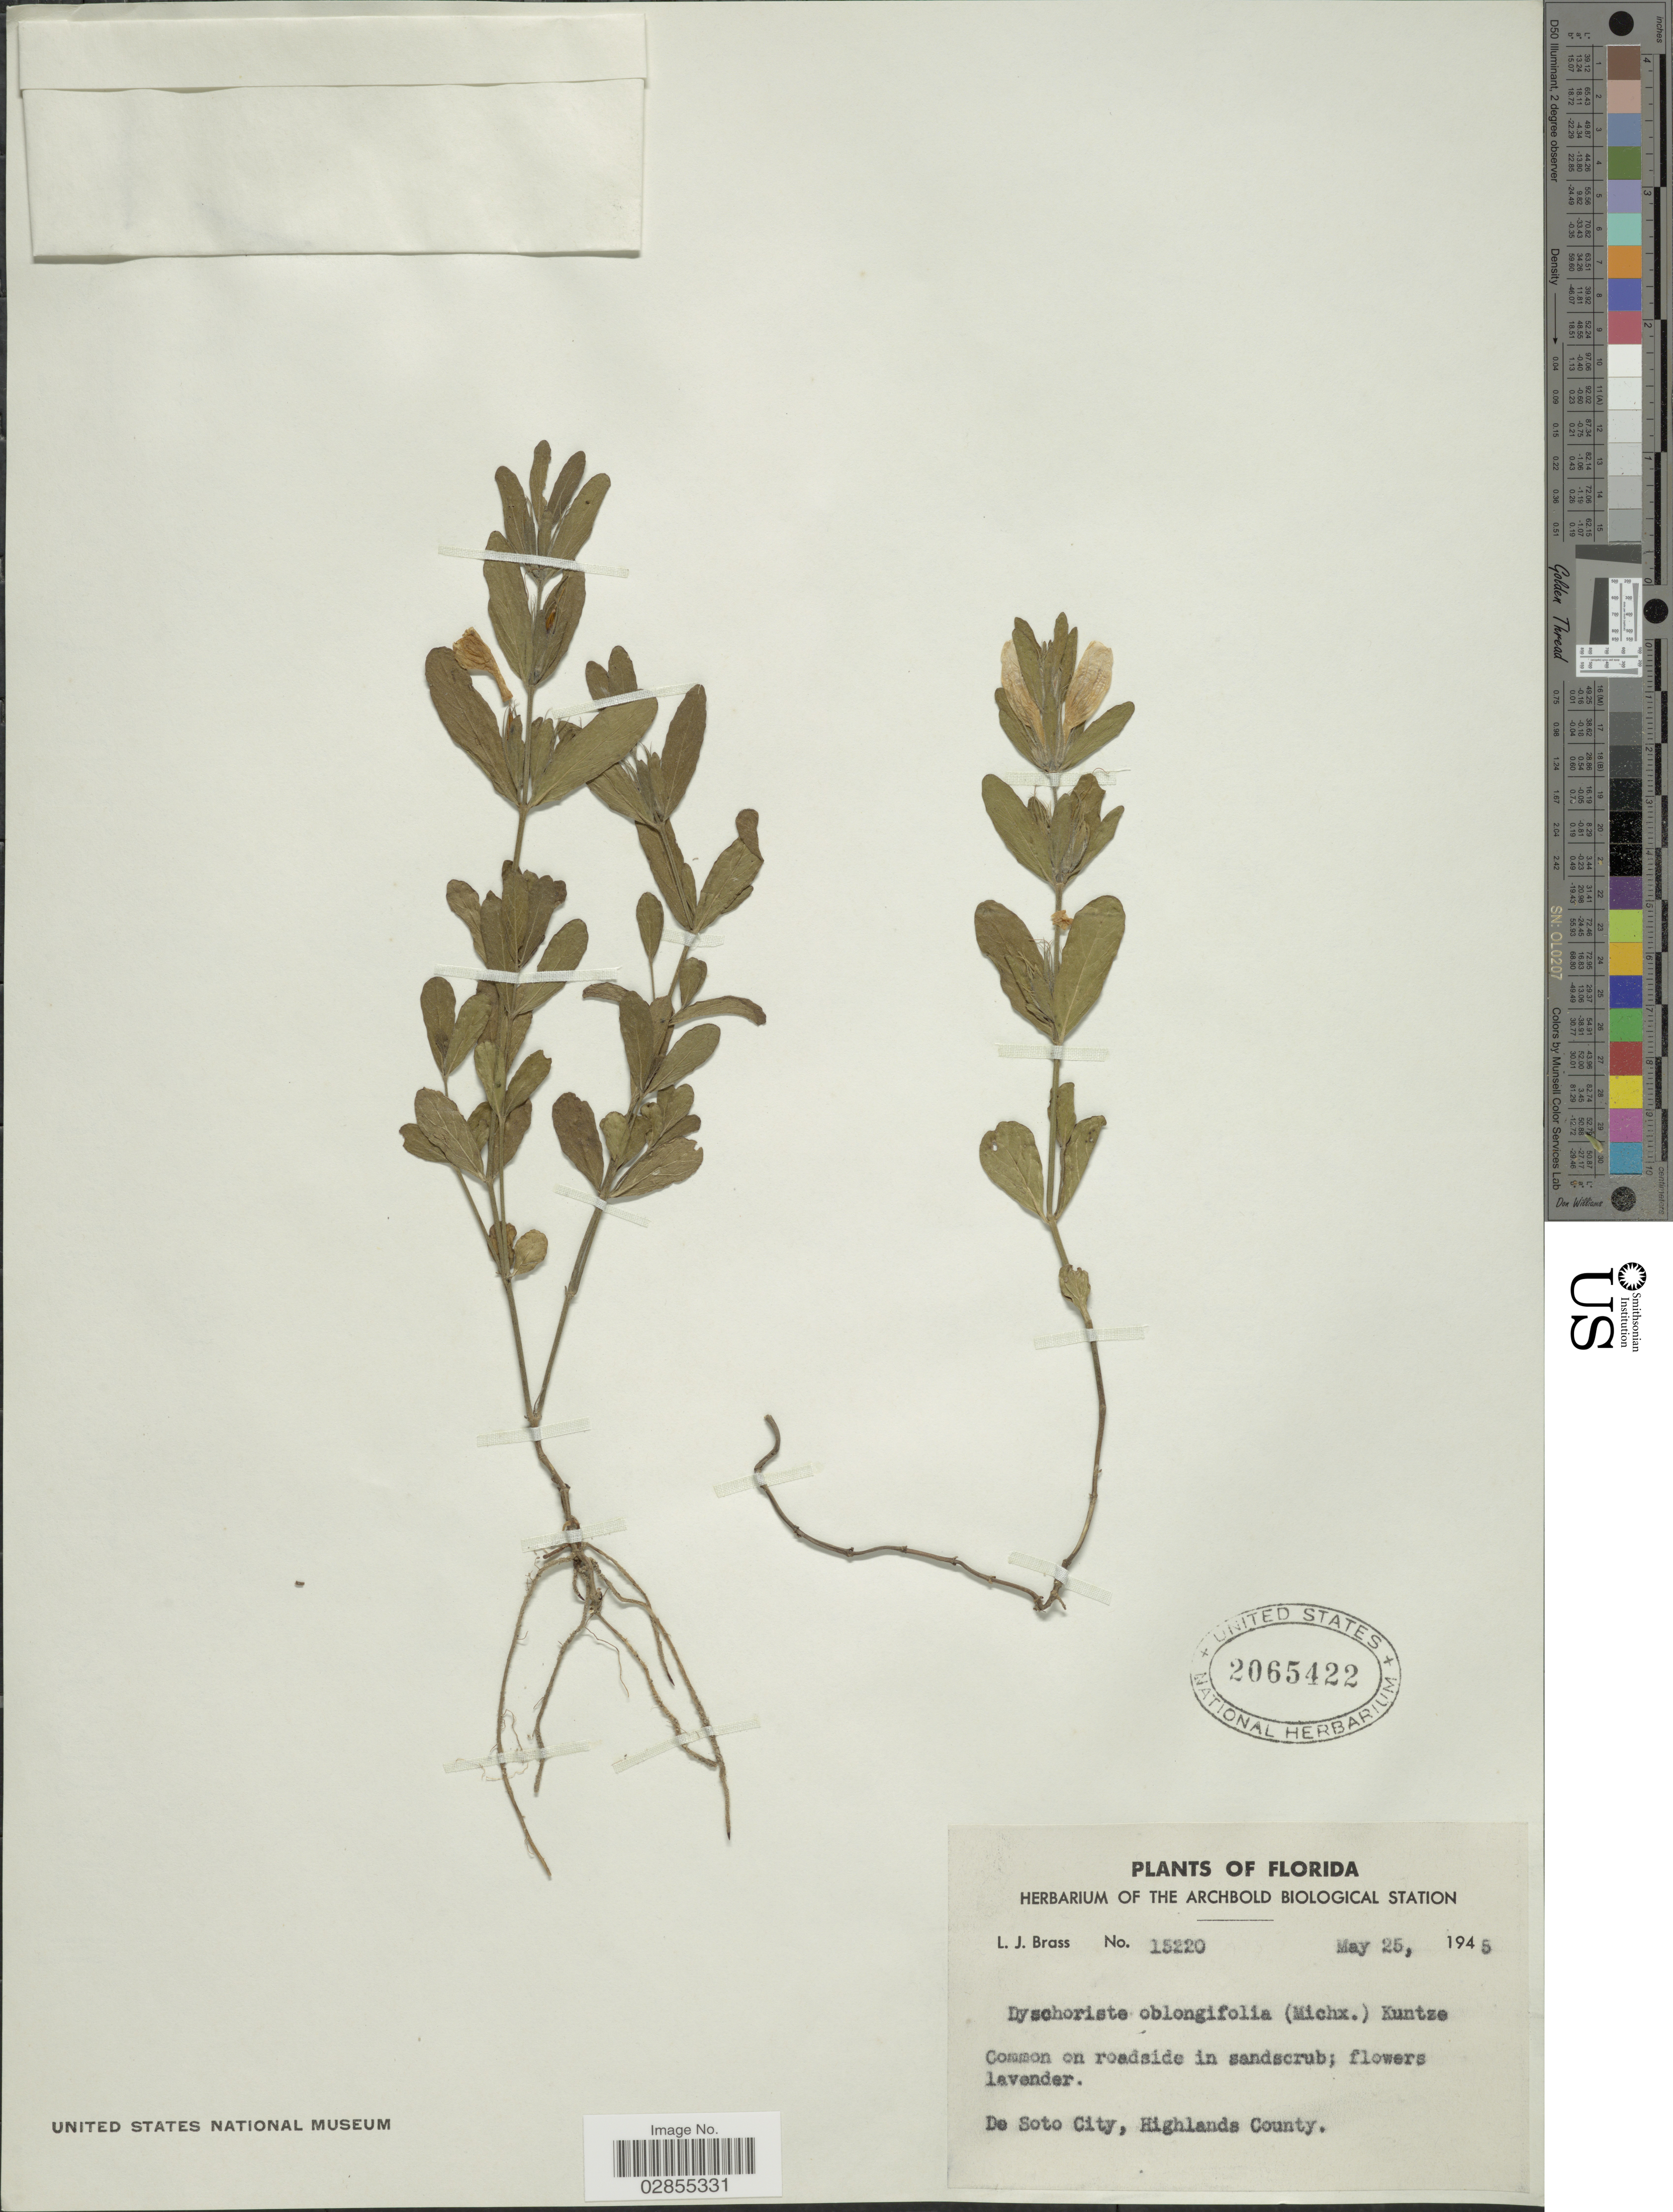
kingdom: Plantae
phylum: Tracheophyta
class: Magnoliopsida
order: Lamiales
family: Acanthaceae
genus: Dyschoriste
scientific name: Dyschoriste oblongifolia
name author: (Michx.) Kuntze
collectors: L. J. Brass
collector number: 15220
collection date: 1945-05-25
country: United States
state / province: Florida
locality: De Soto City, Highlands County.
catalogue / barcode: US 2065422